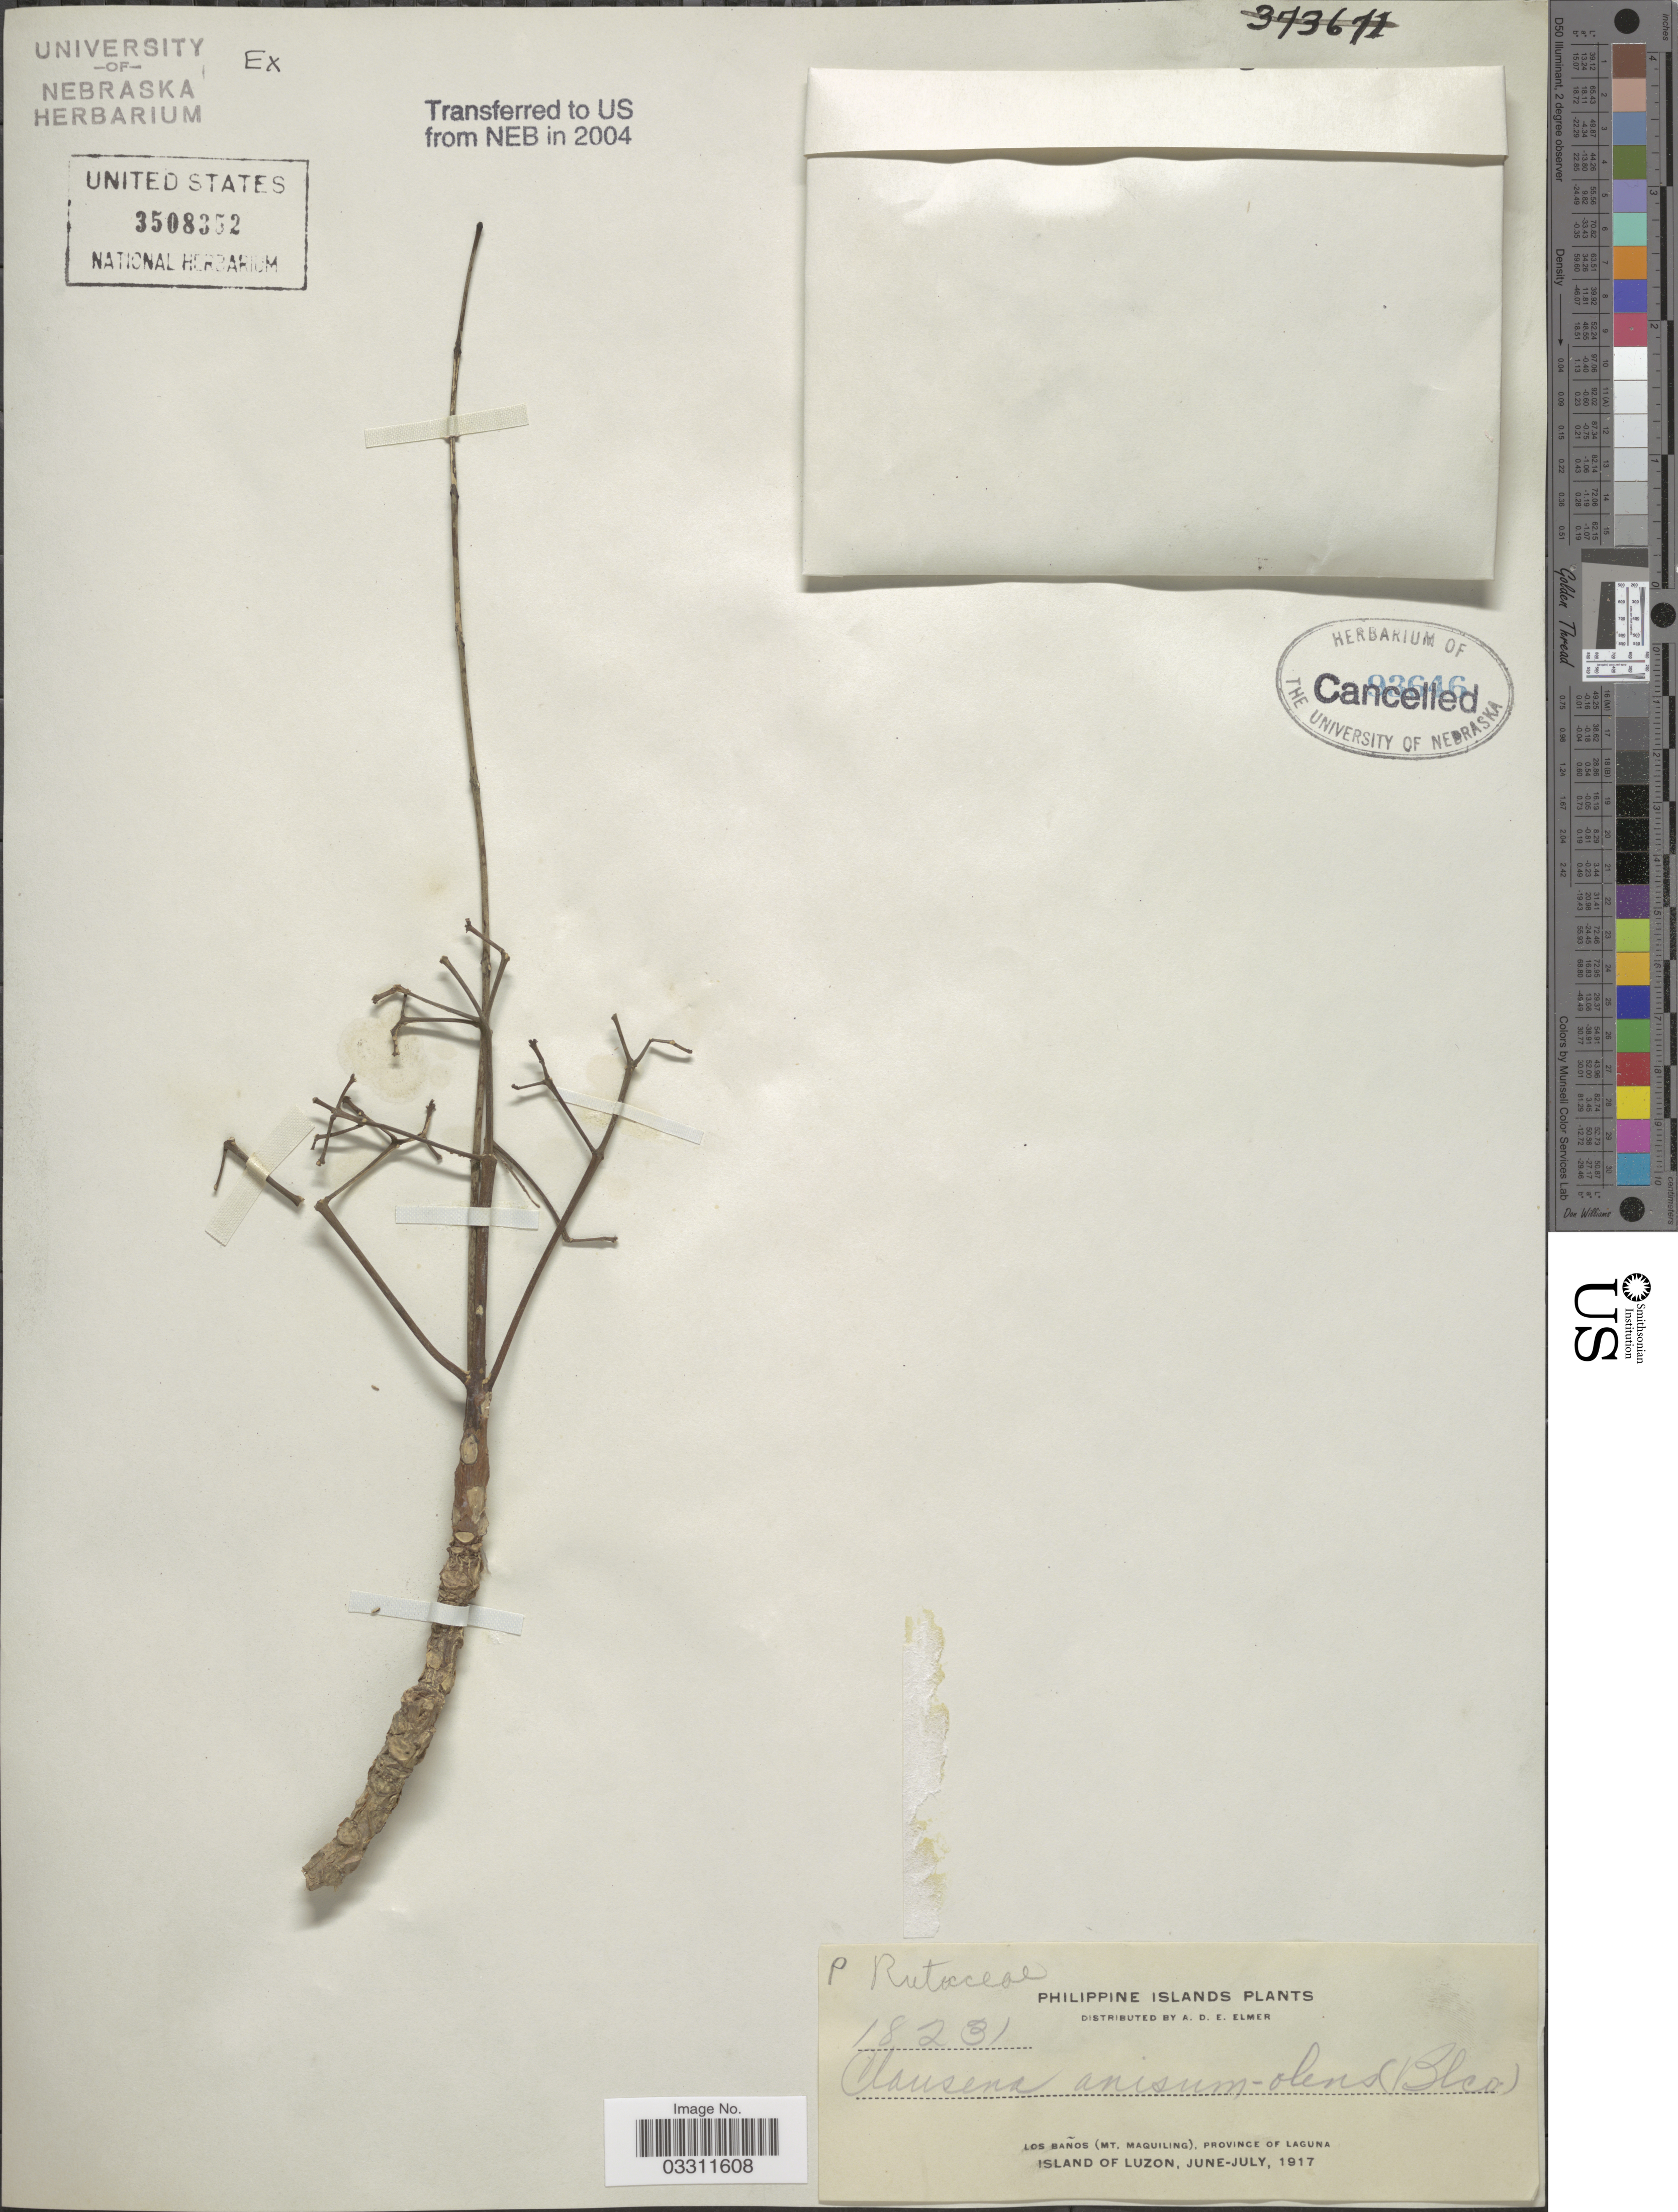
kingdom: Plantae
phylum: Tracheophyta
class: Magnoliopsida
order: Sapindales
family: Rutaceae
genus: Murraya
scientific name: Murraya crenulata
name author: (Turcz.) Oliv.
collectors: A. D. E. Elmer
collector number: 18231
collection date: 1917-06/1917-07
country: Philippines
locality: Philippine Islands. Los Baños (Mt. Maquiling), Province of Laguna. Island of Luzon.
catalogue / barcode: US 3508352